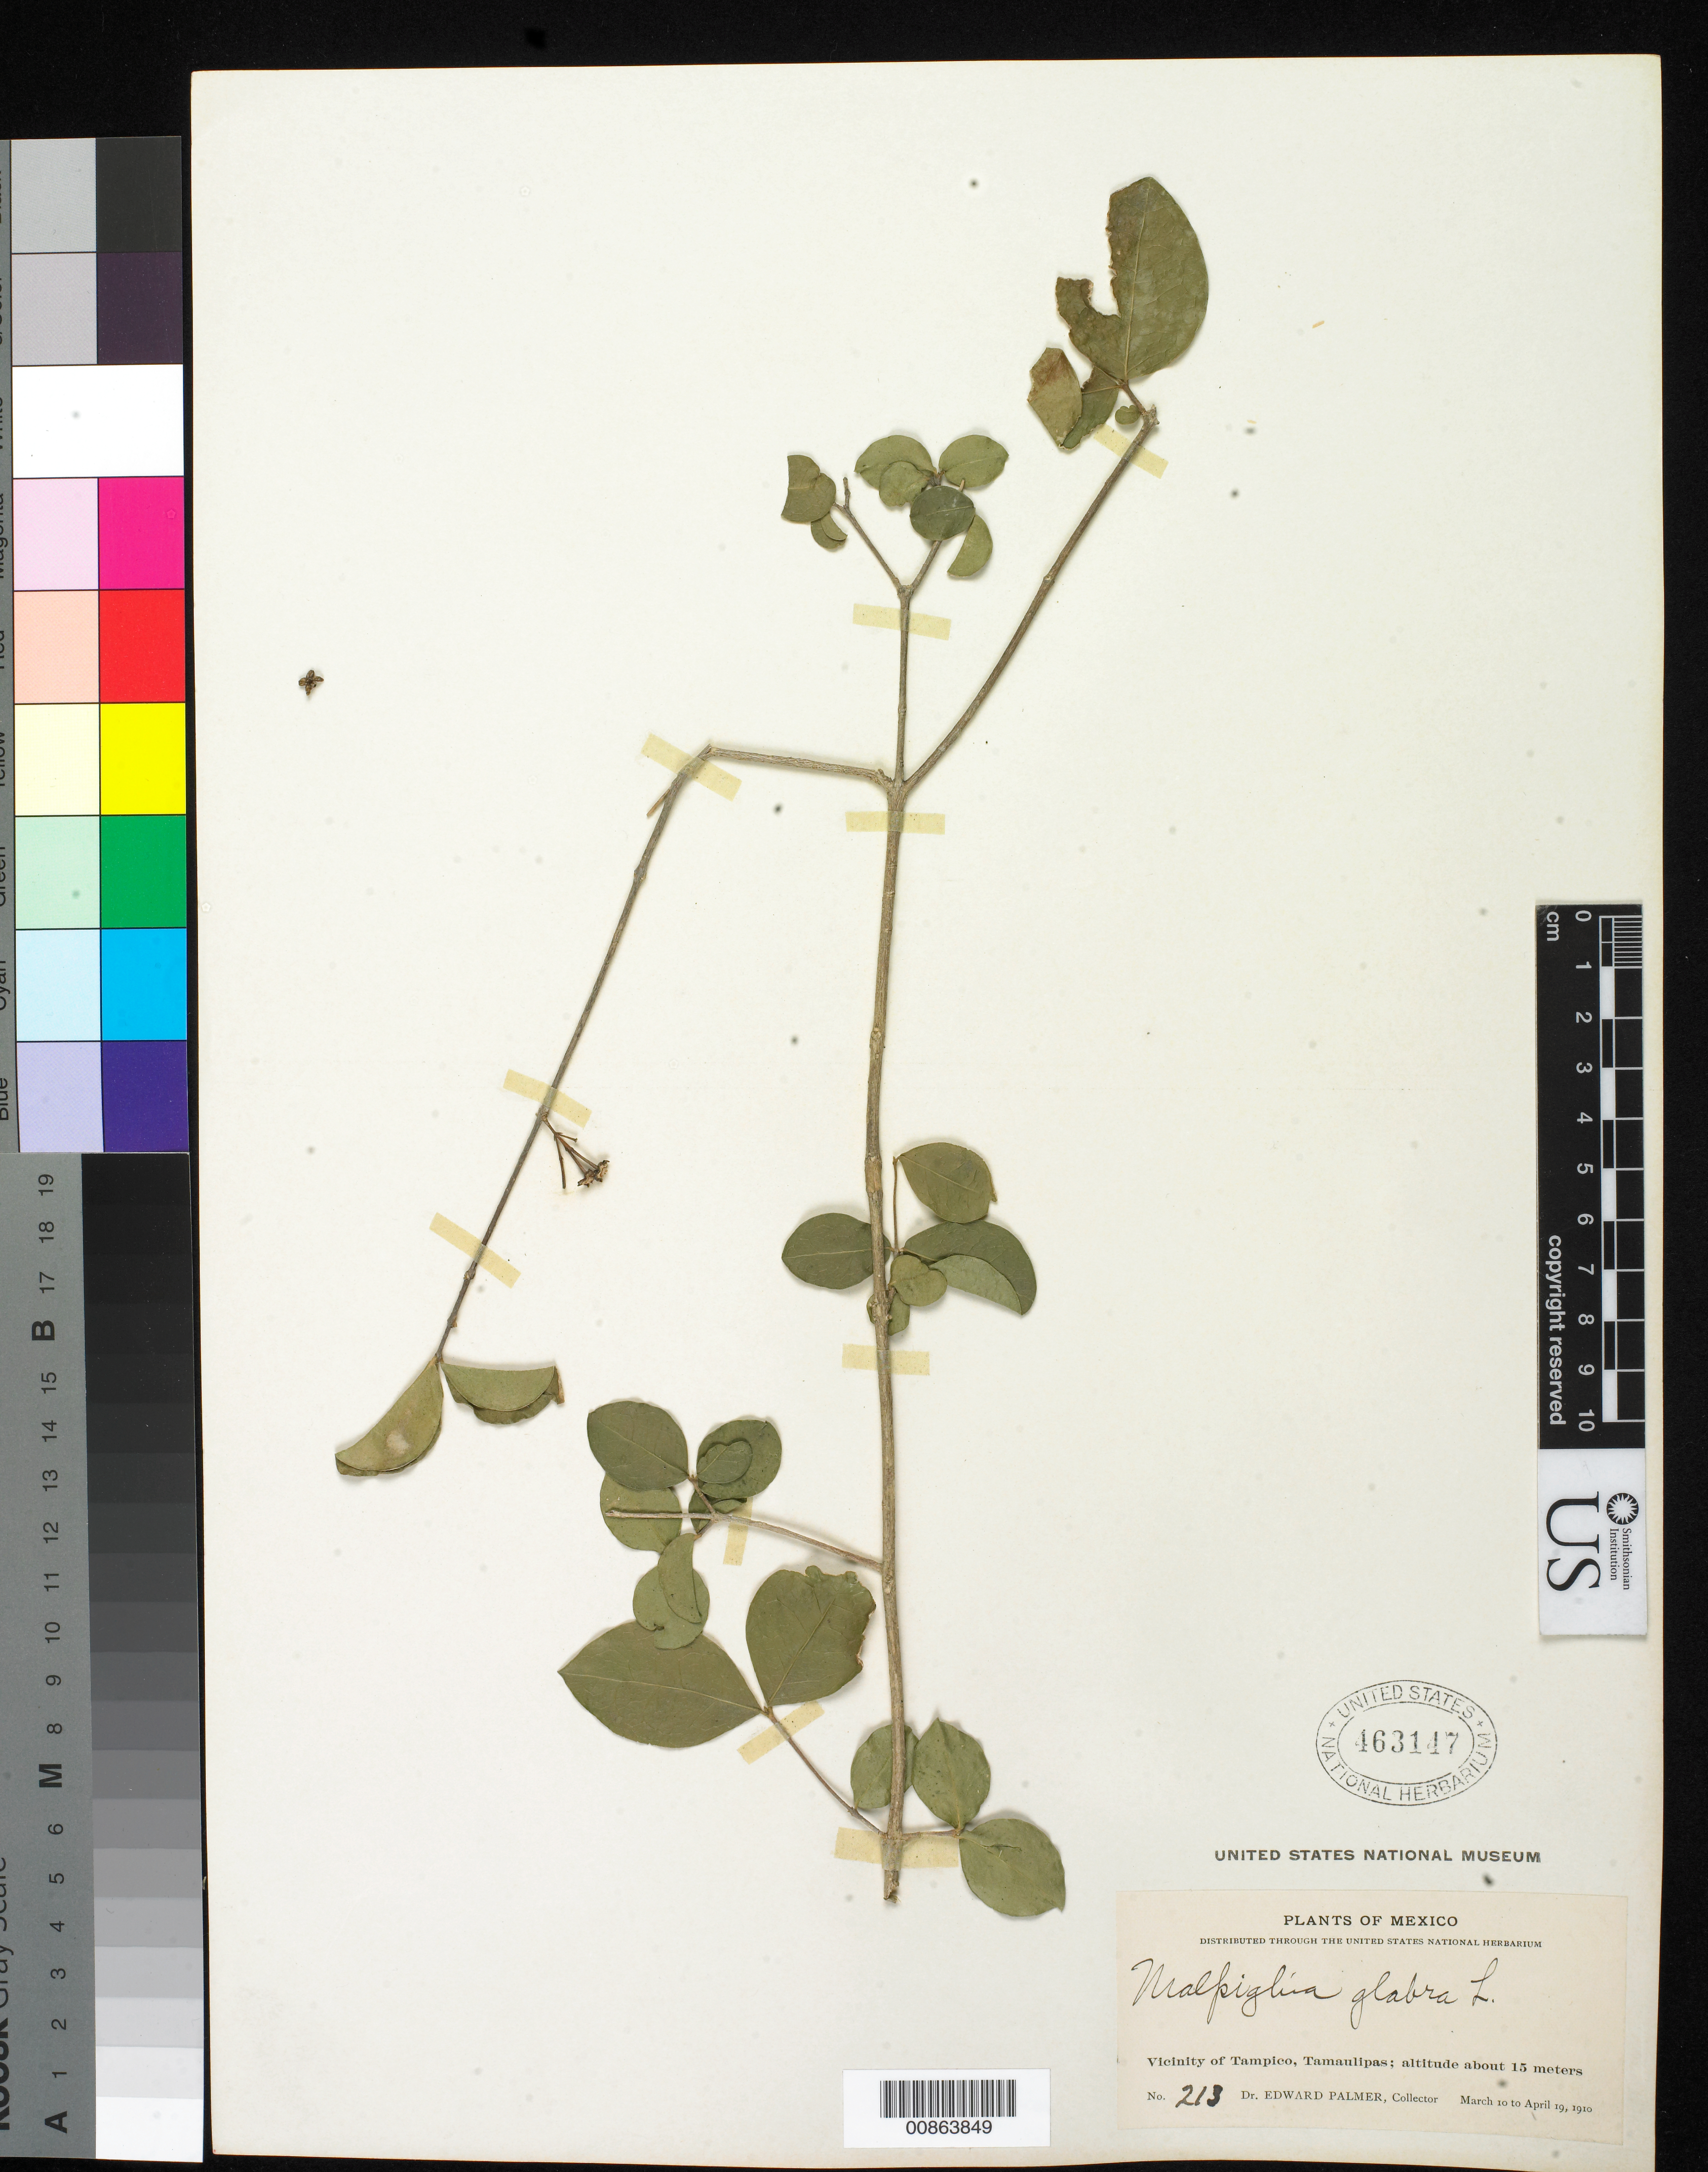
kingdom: Plantae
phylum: Tracheophyta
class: Magnoliopsida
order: Malpighiales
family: Malpighiaceae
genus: Malpighia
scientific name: Malpighia glabra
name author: L.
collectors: E. Palmer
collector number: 213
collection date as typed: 10 Mar 1910 to 19 Apr 1910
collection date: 1910-03-10/1910-04-19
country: Mexico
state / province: Tamaulipas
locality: Vicinity of Tampico, Tamaulipas.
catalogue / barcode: US 463147